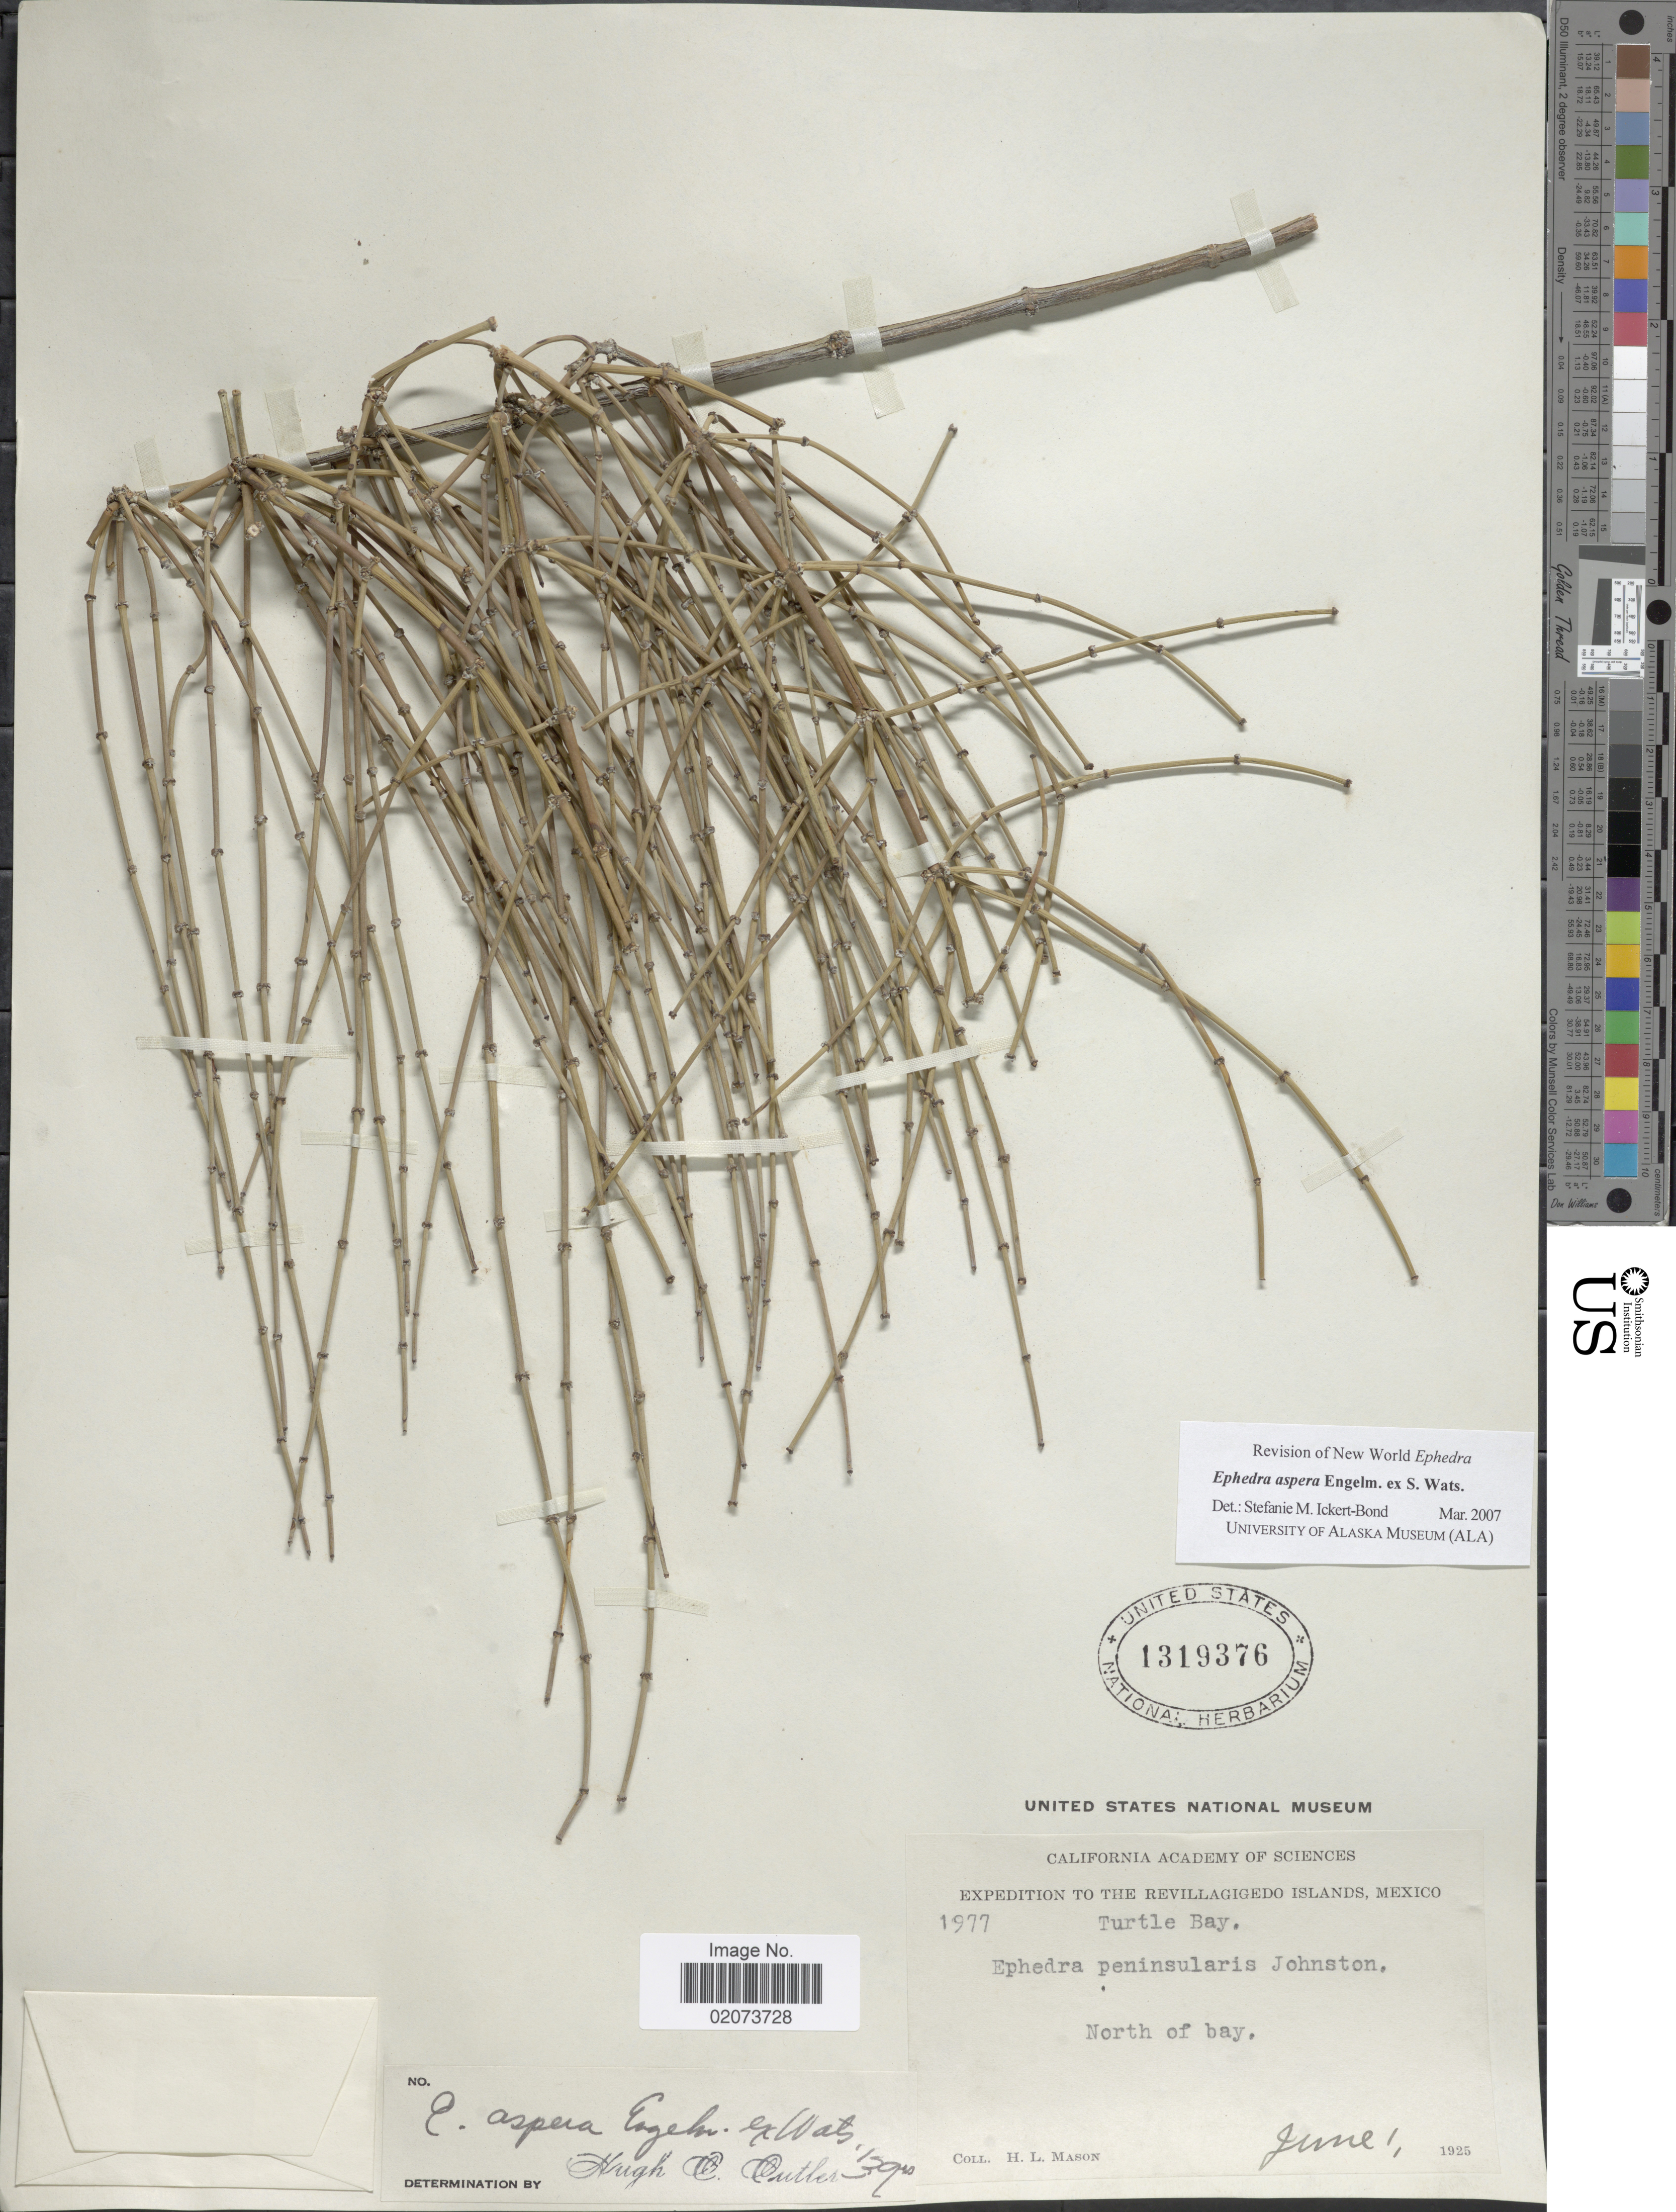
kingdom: Plantae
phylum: Tracheophyta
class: Gnetopsida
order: Ephedrales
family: Ephedraceae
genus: Ephedra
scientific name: Ephedra aspera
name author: Engelm. ex S. Watson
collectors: H. L. Mason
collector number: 1977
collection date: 1925-06-01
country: Mexico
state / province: Colima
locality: The Revillagigedo Islands, Mexico, North of Bay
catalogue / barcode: US 1319376